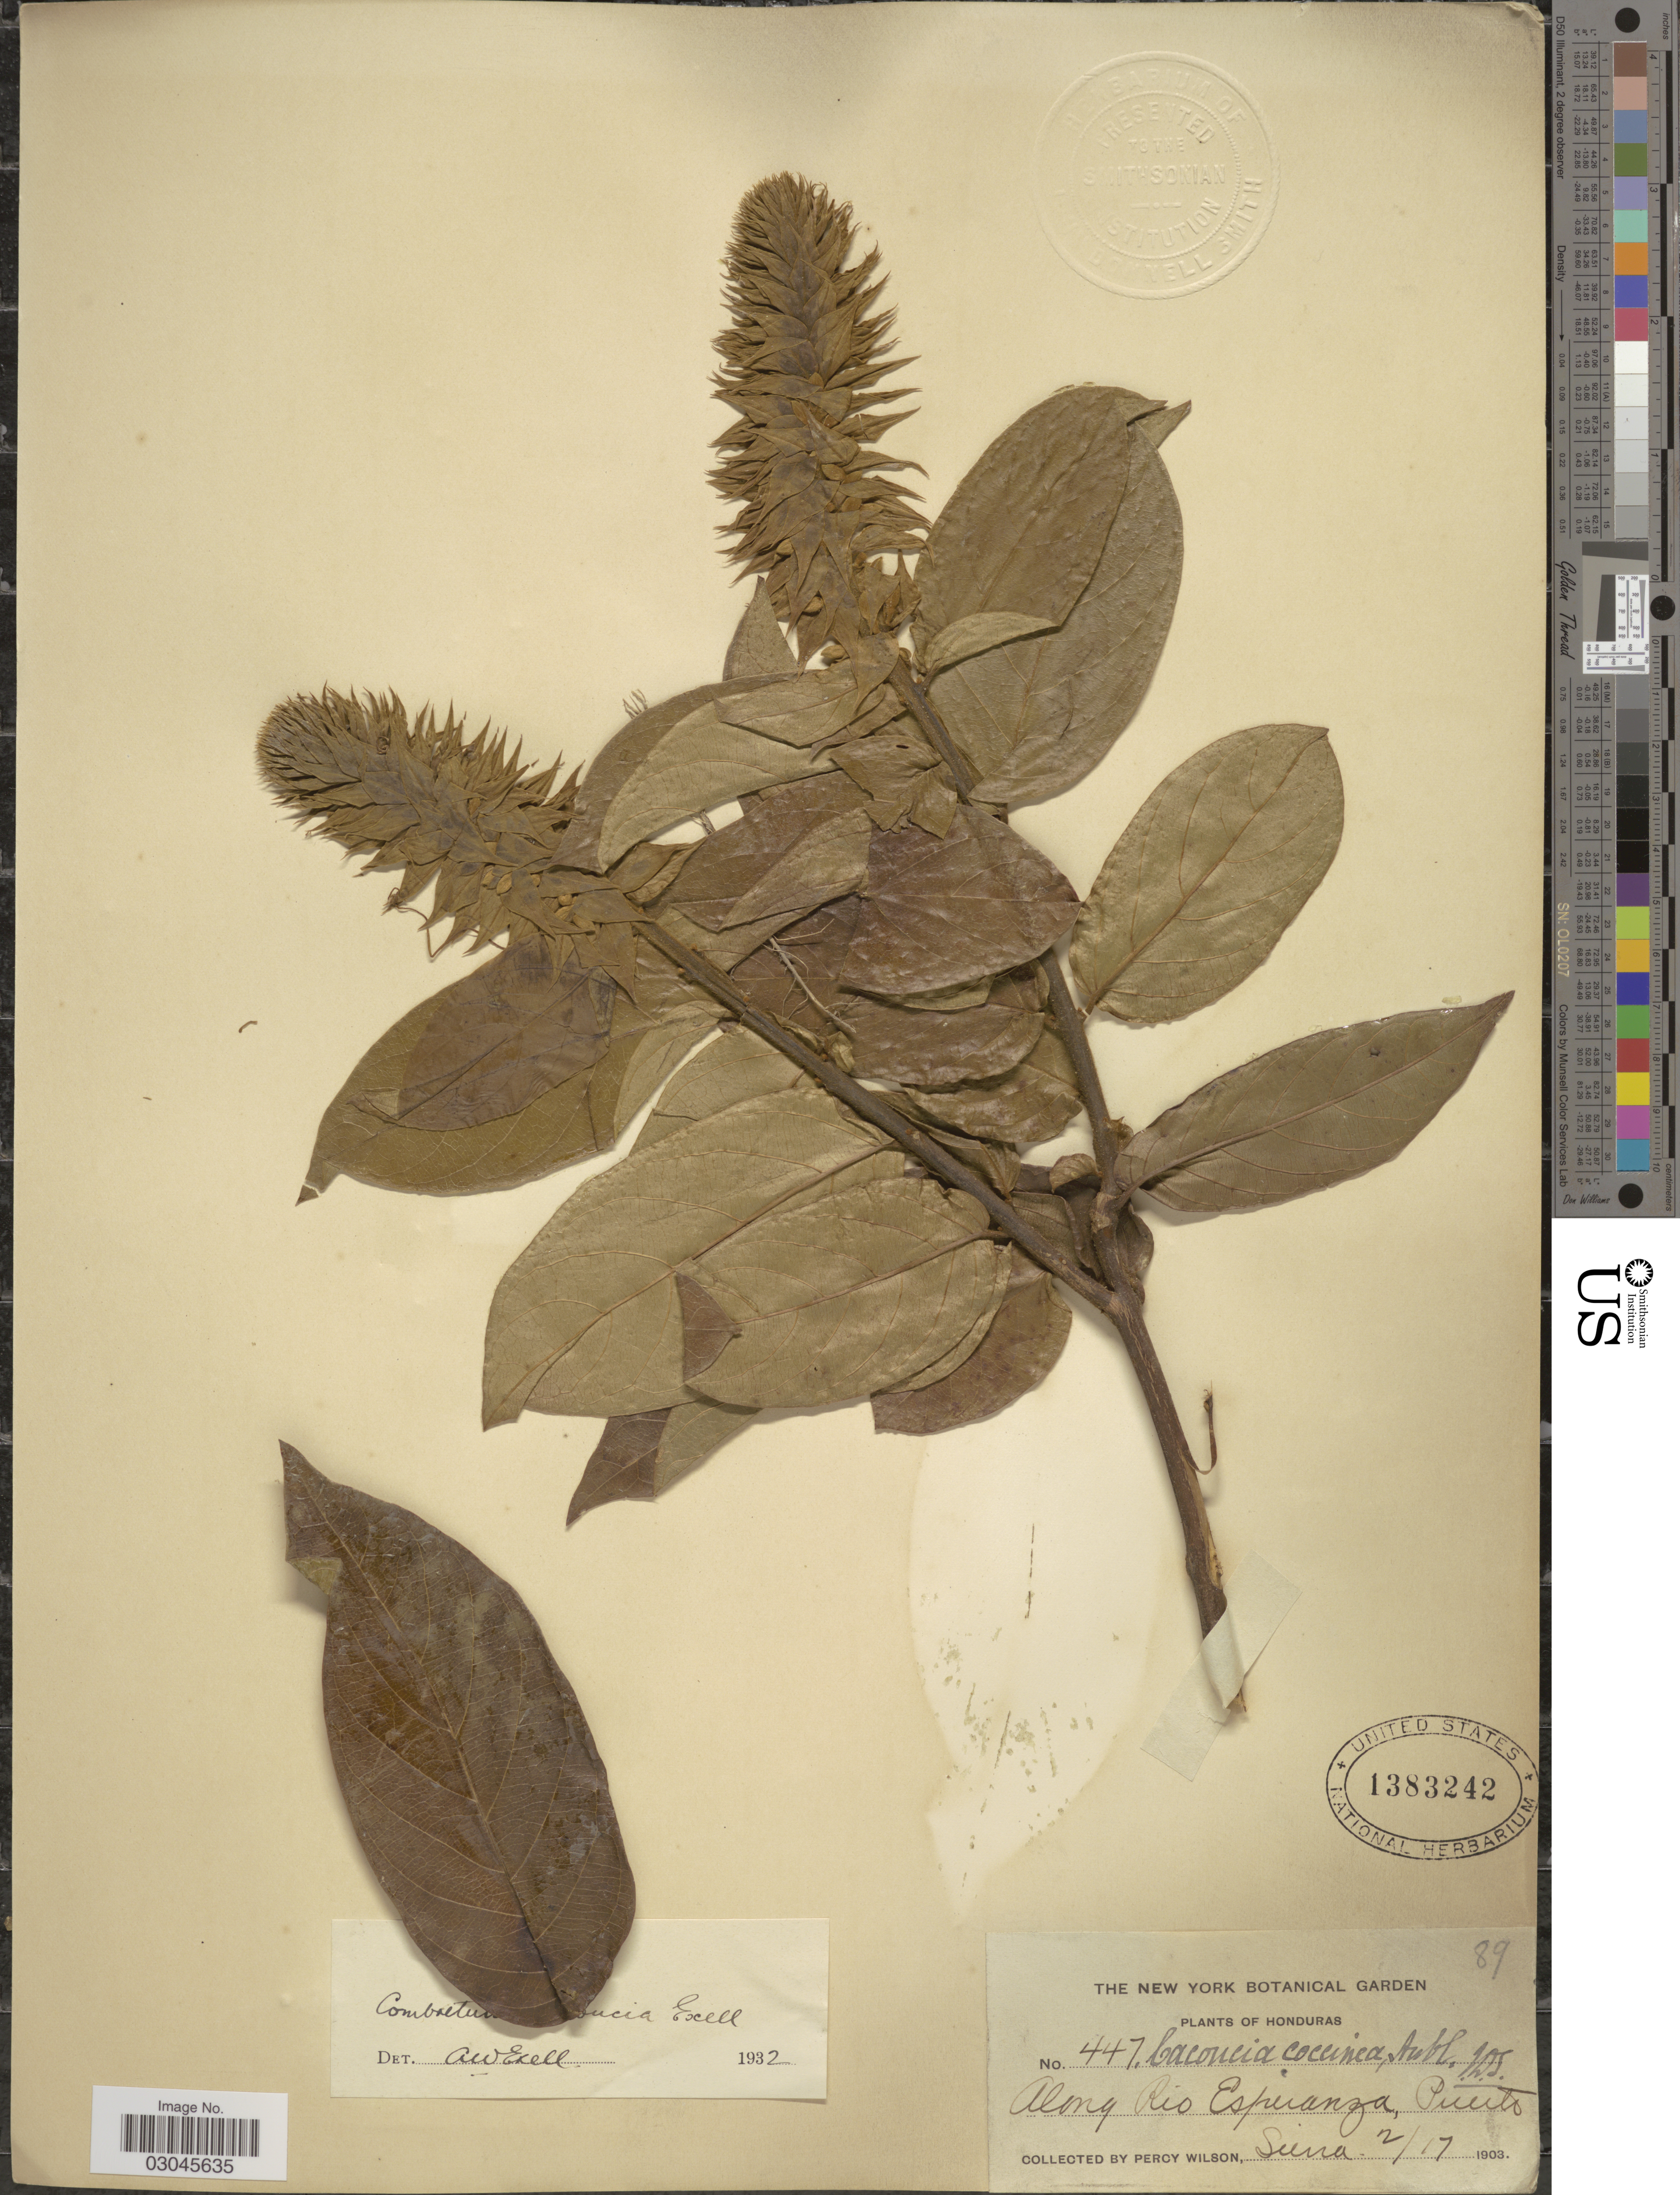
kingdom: Plantae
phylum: Tracheophyta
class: Magnoliopsida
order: Myrtales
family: Combretaceae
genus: Combretum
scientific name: Combretum cacoucia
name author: Exell ex Sandwith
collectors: P. Wilson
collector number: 447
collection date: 1903-02-17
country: Honduras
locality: Along Rio Esperanza, Puero Sierra.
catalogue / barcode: US 1383242